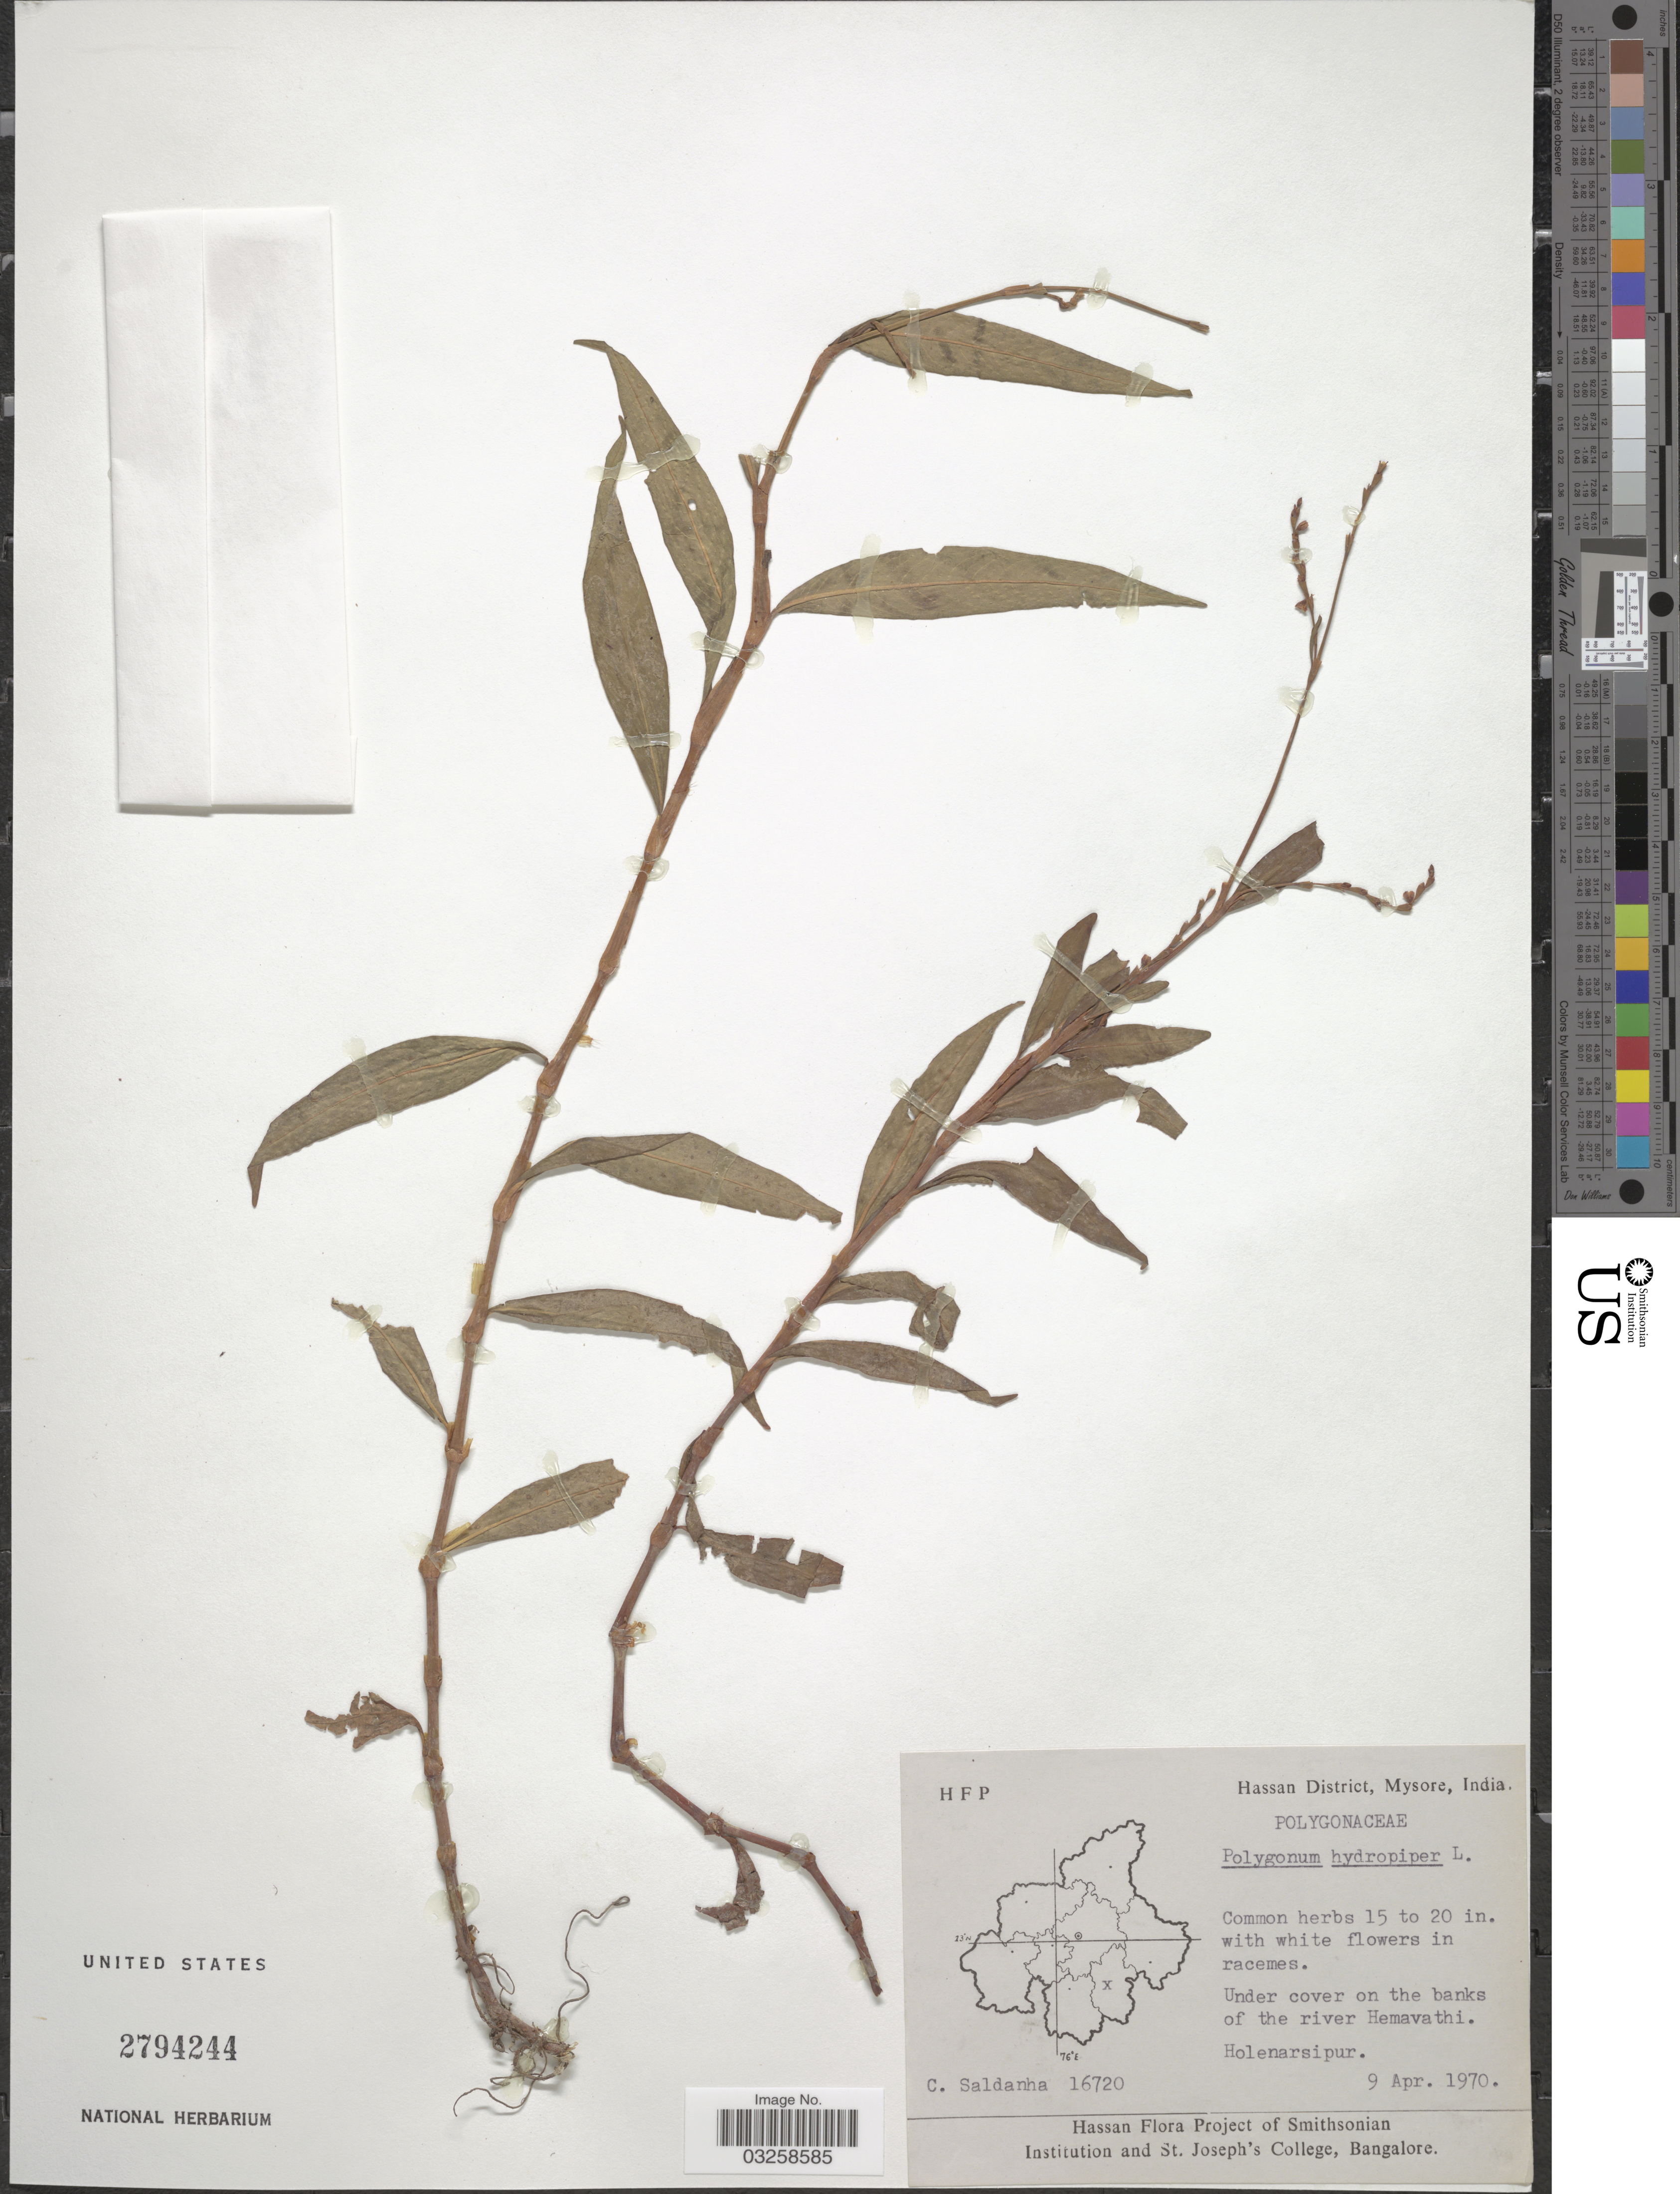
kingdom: Plantae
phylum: Tracheophyta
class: Magnoliopsida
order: Caryophyllales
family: Polygonaceae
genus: Polygonum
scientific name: Polygonum hydropiper var. hydropiper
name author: L.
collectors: C. Saldanha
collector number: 16720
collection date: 1970-04-09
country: India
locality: Hassan District, Mysore. Under cover on the banks of the river Hemavathi. Holenarsipur.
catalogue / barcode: US 2794244